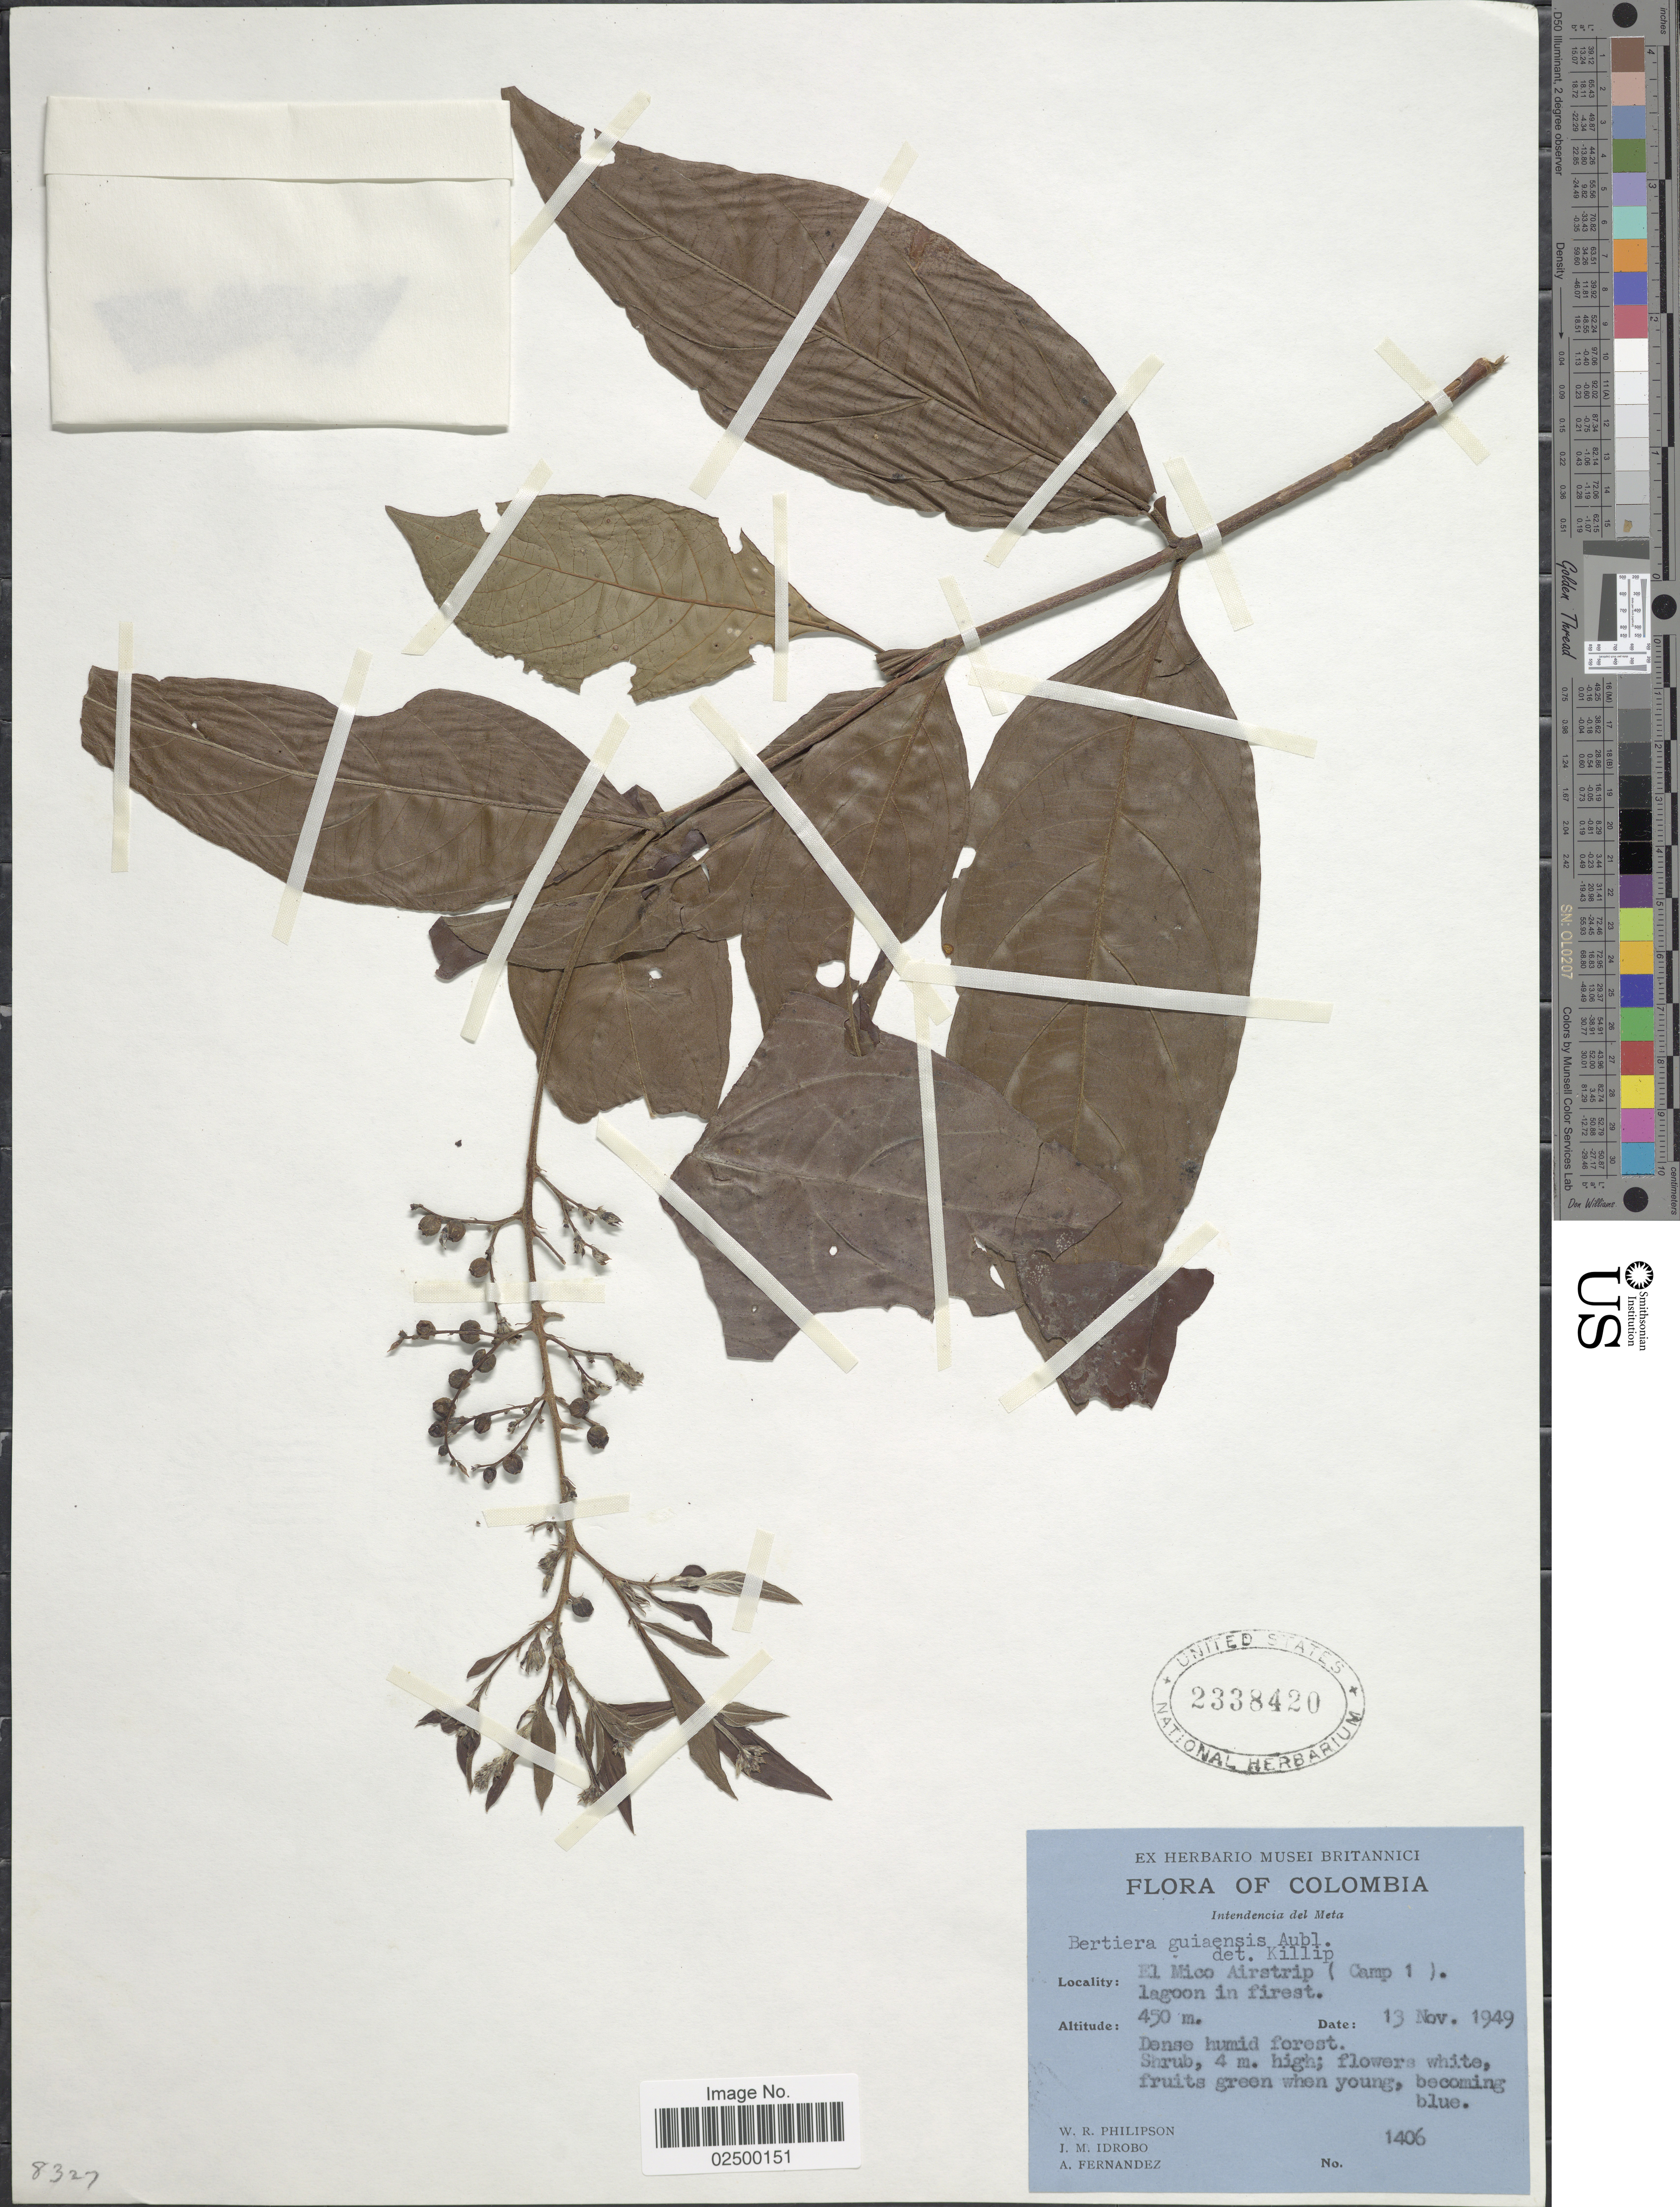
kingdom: Plantae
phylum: Tracheophyta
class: Magnoliopsida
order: Gentianales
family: Rubiaceae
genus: Bertiera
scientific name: Bertiera guianensis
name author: Aubl.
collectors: J. M. Idrobo & A. Fernandez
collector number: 1406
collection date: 1949-11-13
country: Colombia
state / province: Meta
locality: Intendencia del Meta, El Mico Airstrip (Camp 1), lagoon in forest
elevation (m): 450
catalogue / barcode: US 2338420